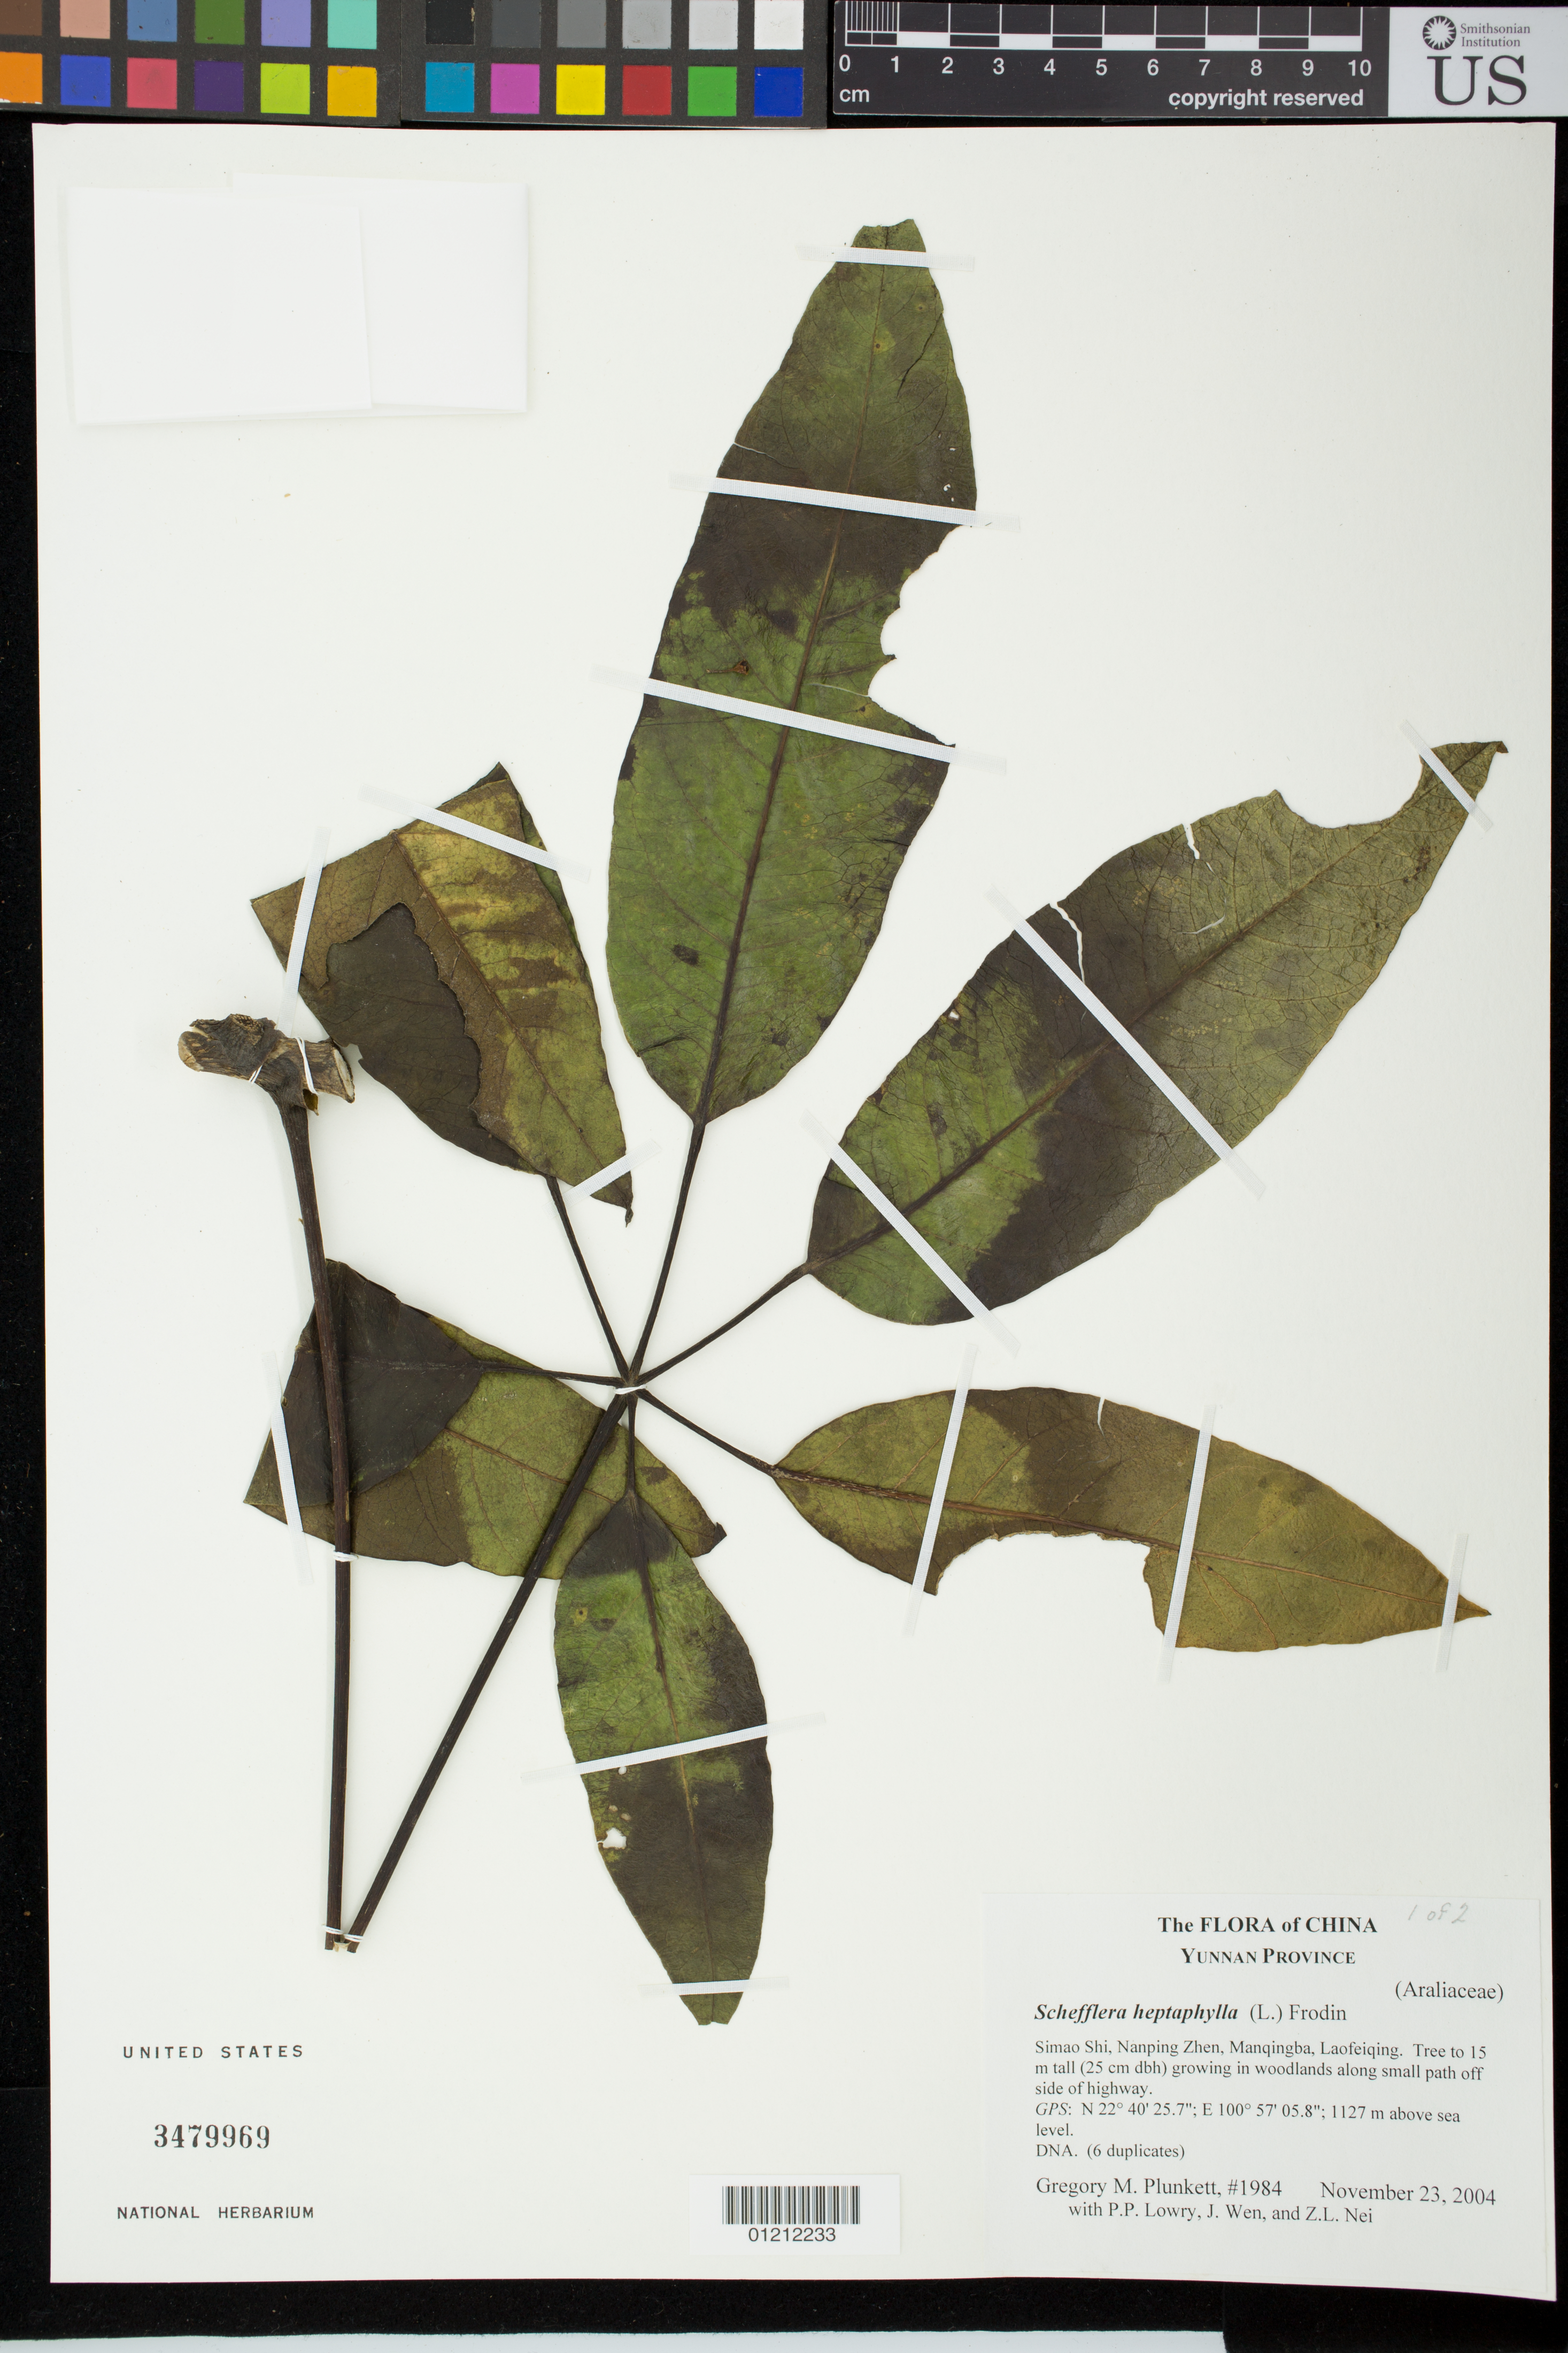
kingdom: Plantae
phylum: Tracheophyta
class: Magnoliopsida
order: Apiales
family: Araliaceae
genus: Schefflera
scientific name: Schefflera heptaphylla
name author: (L.) Frodin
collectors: G. M. Plunkett, P. P. Lowry, J. Wen & Z. Nei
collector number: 1984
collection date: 2004-11-23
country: China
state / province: Yunnan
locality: Simao Shi, Nanping Zhen, Manqingba, Laofeiqing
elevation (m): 1127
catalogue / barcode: US 3479969